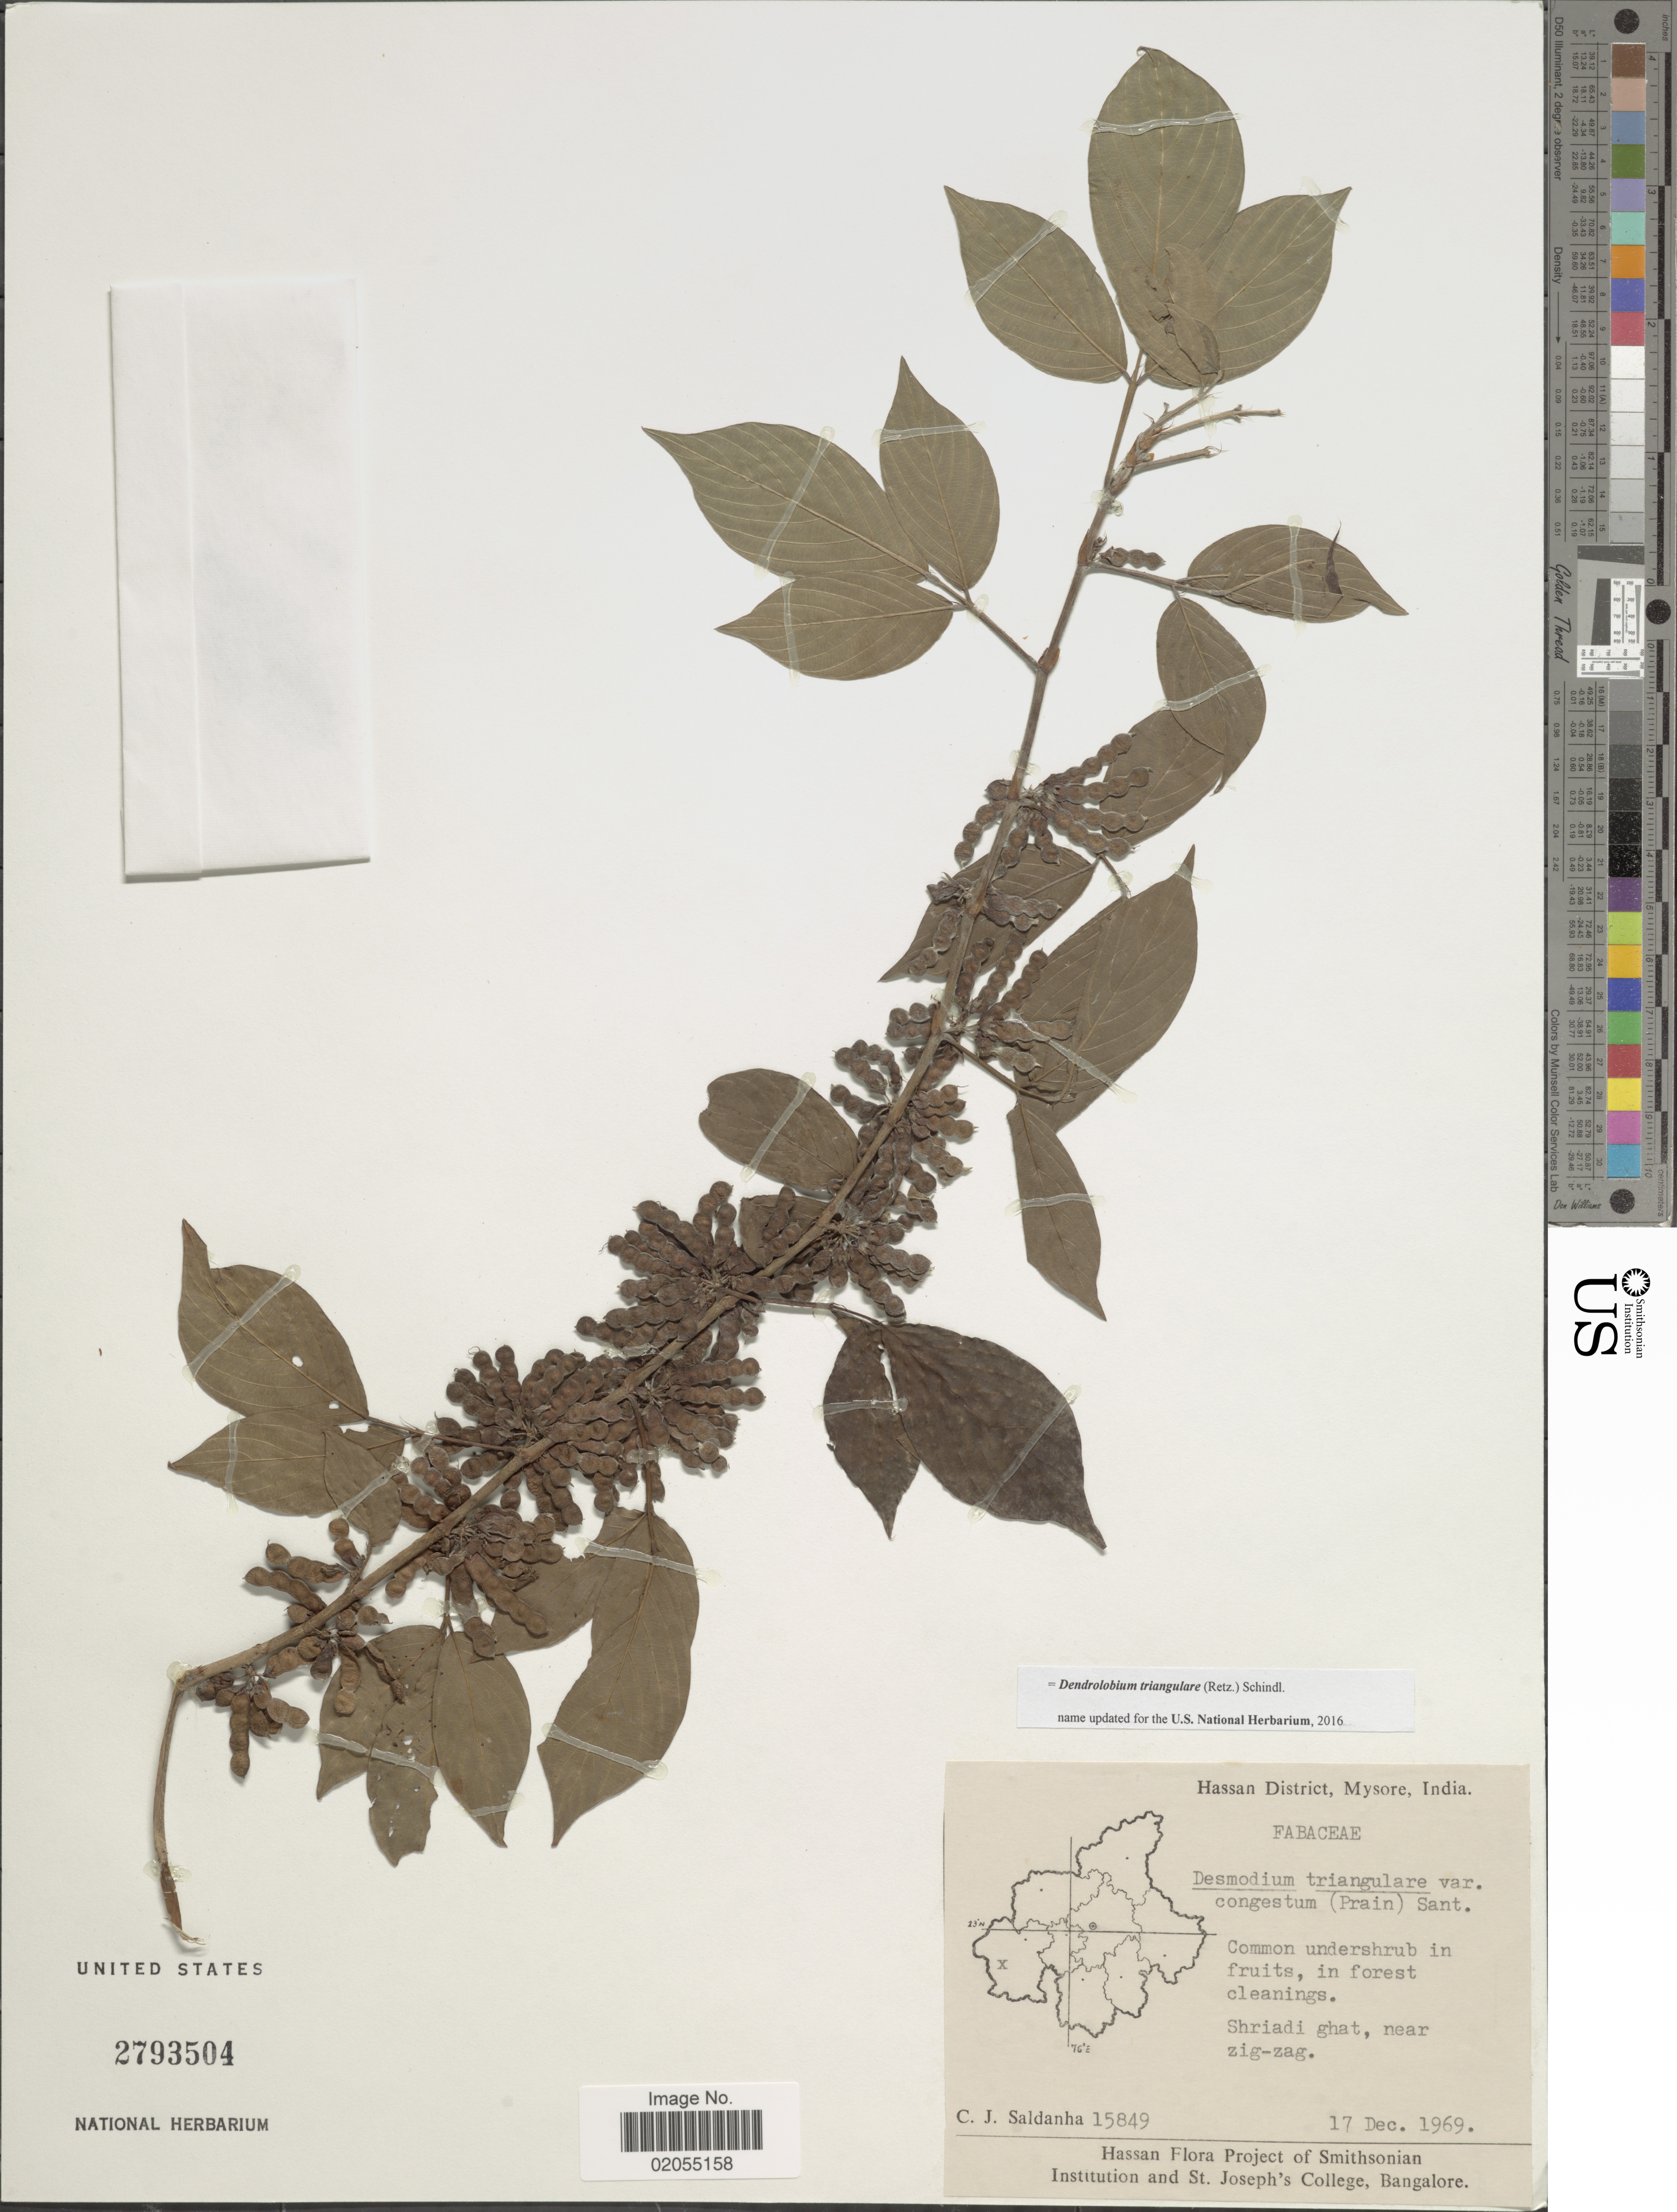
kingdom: Plantae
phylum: Tracheophyta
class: Magnoliopsida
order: Fabales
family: Fabaceae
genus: Dendrolobium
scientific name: Dendrolobium triangulare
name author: (Retz.) Schindl.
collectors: C. J. Saldanha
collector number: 15849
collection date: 1969-12-17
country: India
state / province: Karnataka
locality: Hassan District, Mysore. Shriadi ghat, near zig-zag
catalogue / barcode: US 2793504